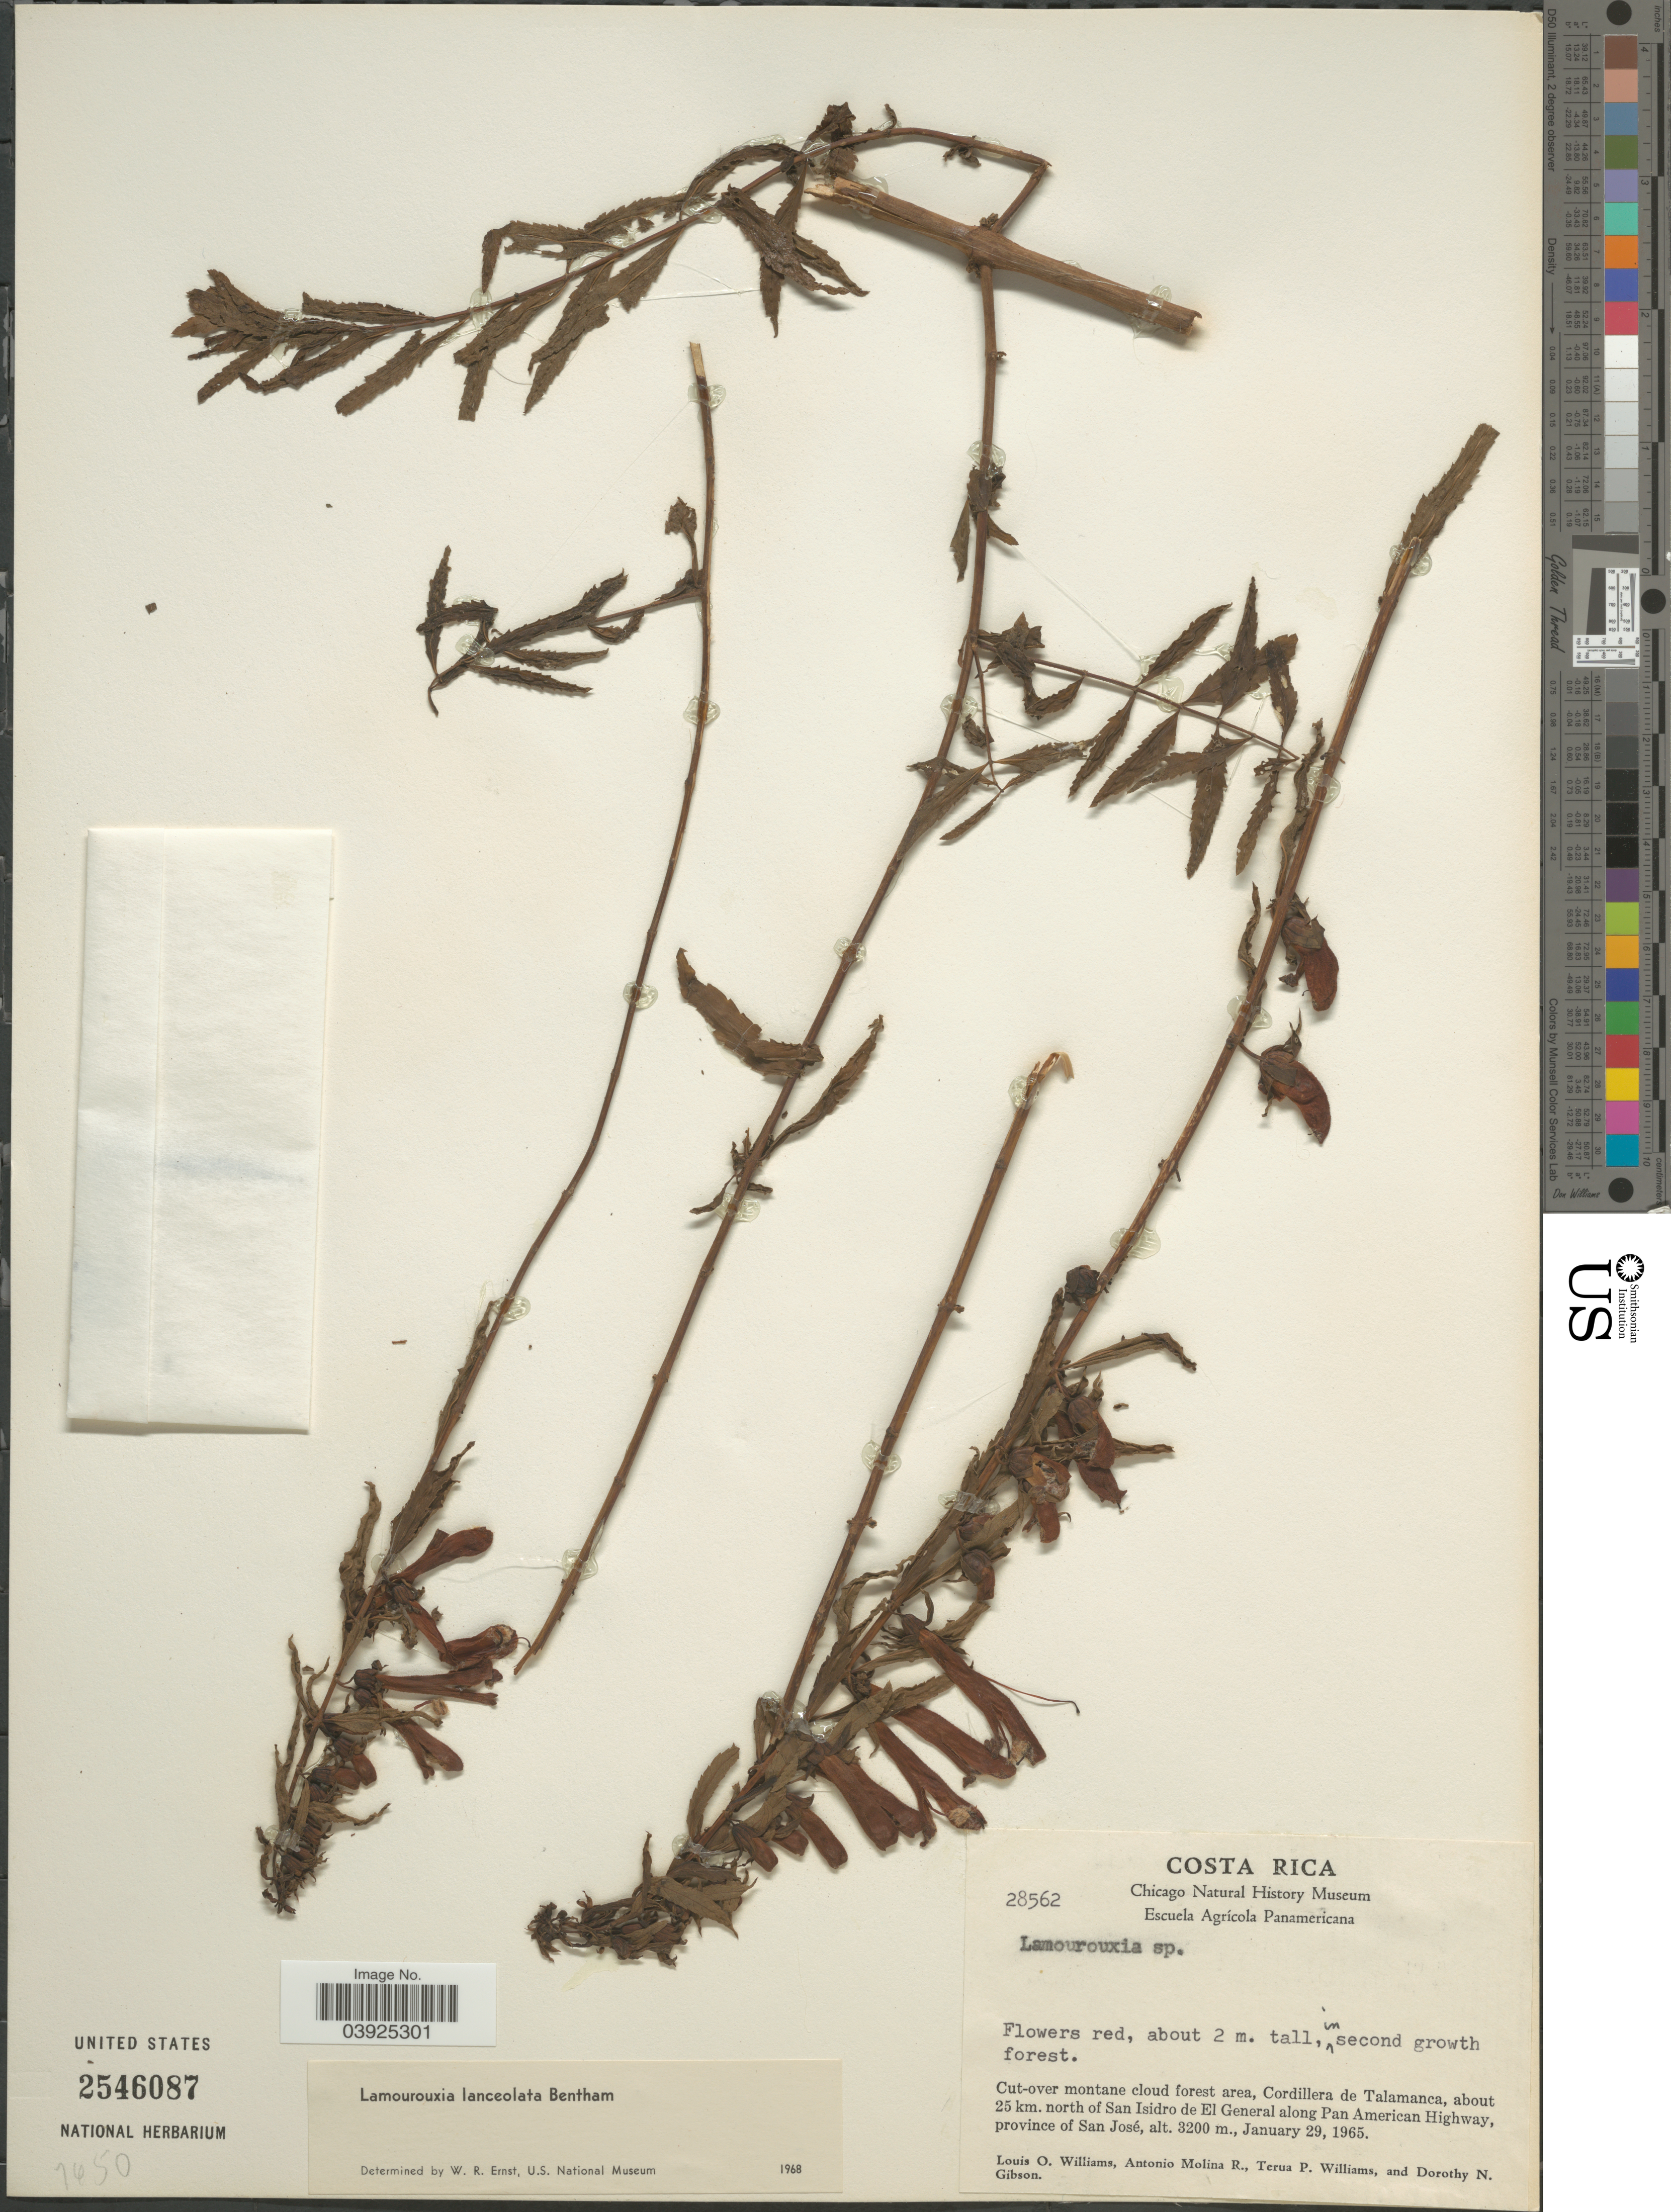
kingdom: Plantae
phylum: Tracheophyta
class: Magnoliopsida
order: Lamiales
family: Orobanchaceae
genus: Lamourouxia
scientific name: Lamourouxia lanceolata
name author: Benth.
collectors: L. O. Williams, A. Molina R., T. Williams & D. N. Gibson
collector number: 28562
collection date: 1965-01-29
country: Costa Rica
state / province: San José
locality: Cut-over montane cloiud forest area, Cordillera de Talamanca, about 25 km. north of San Isidro de El General along Pan American Highway.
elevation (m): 3200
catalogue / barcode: US 2546087